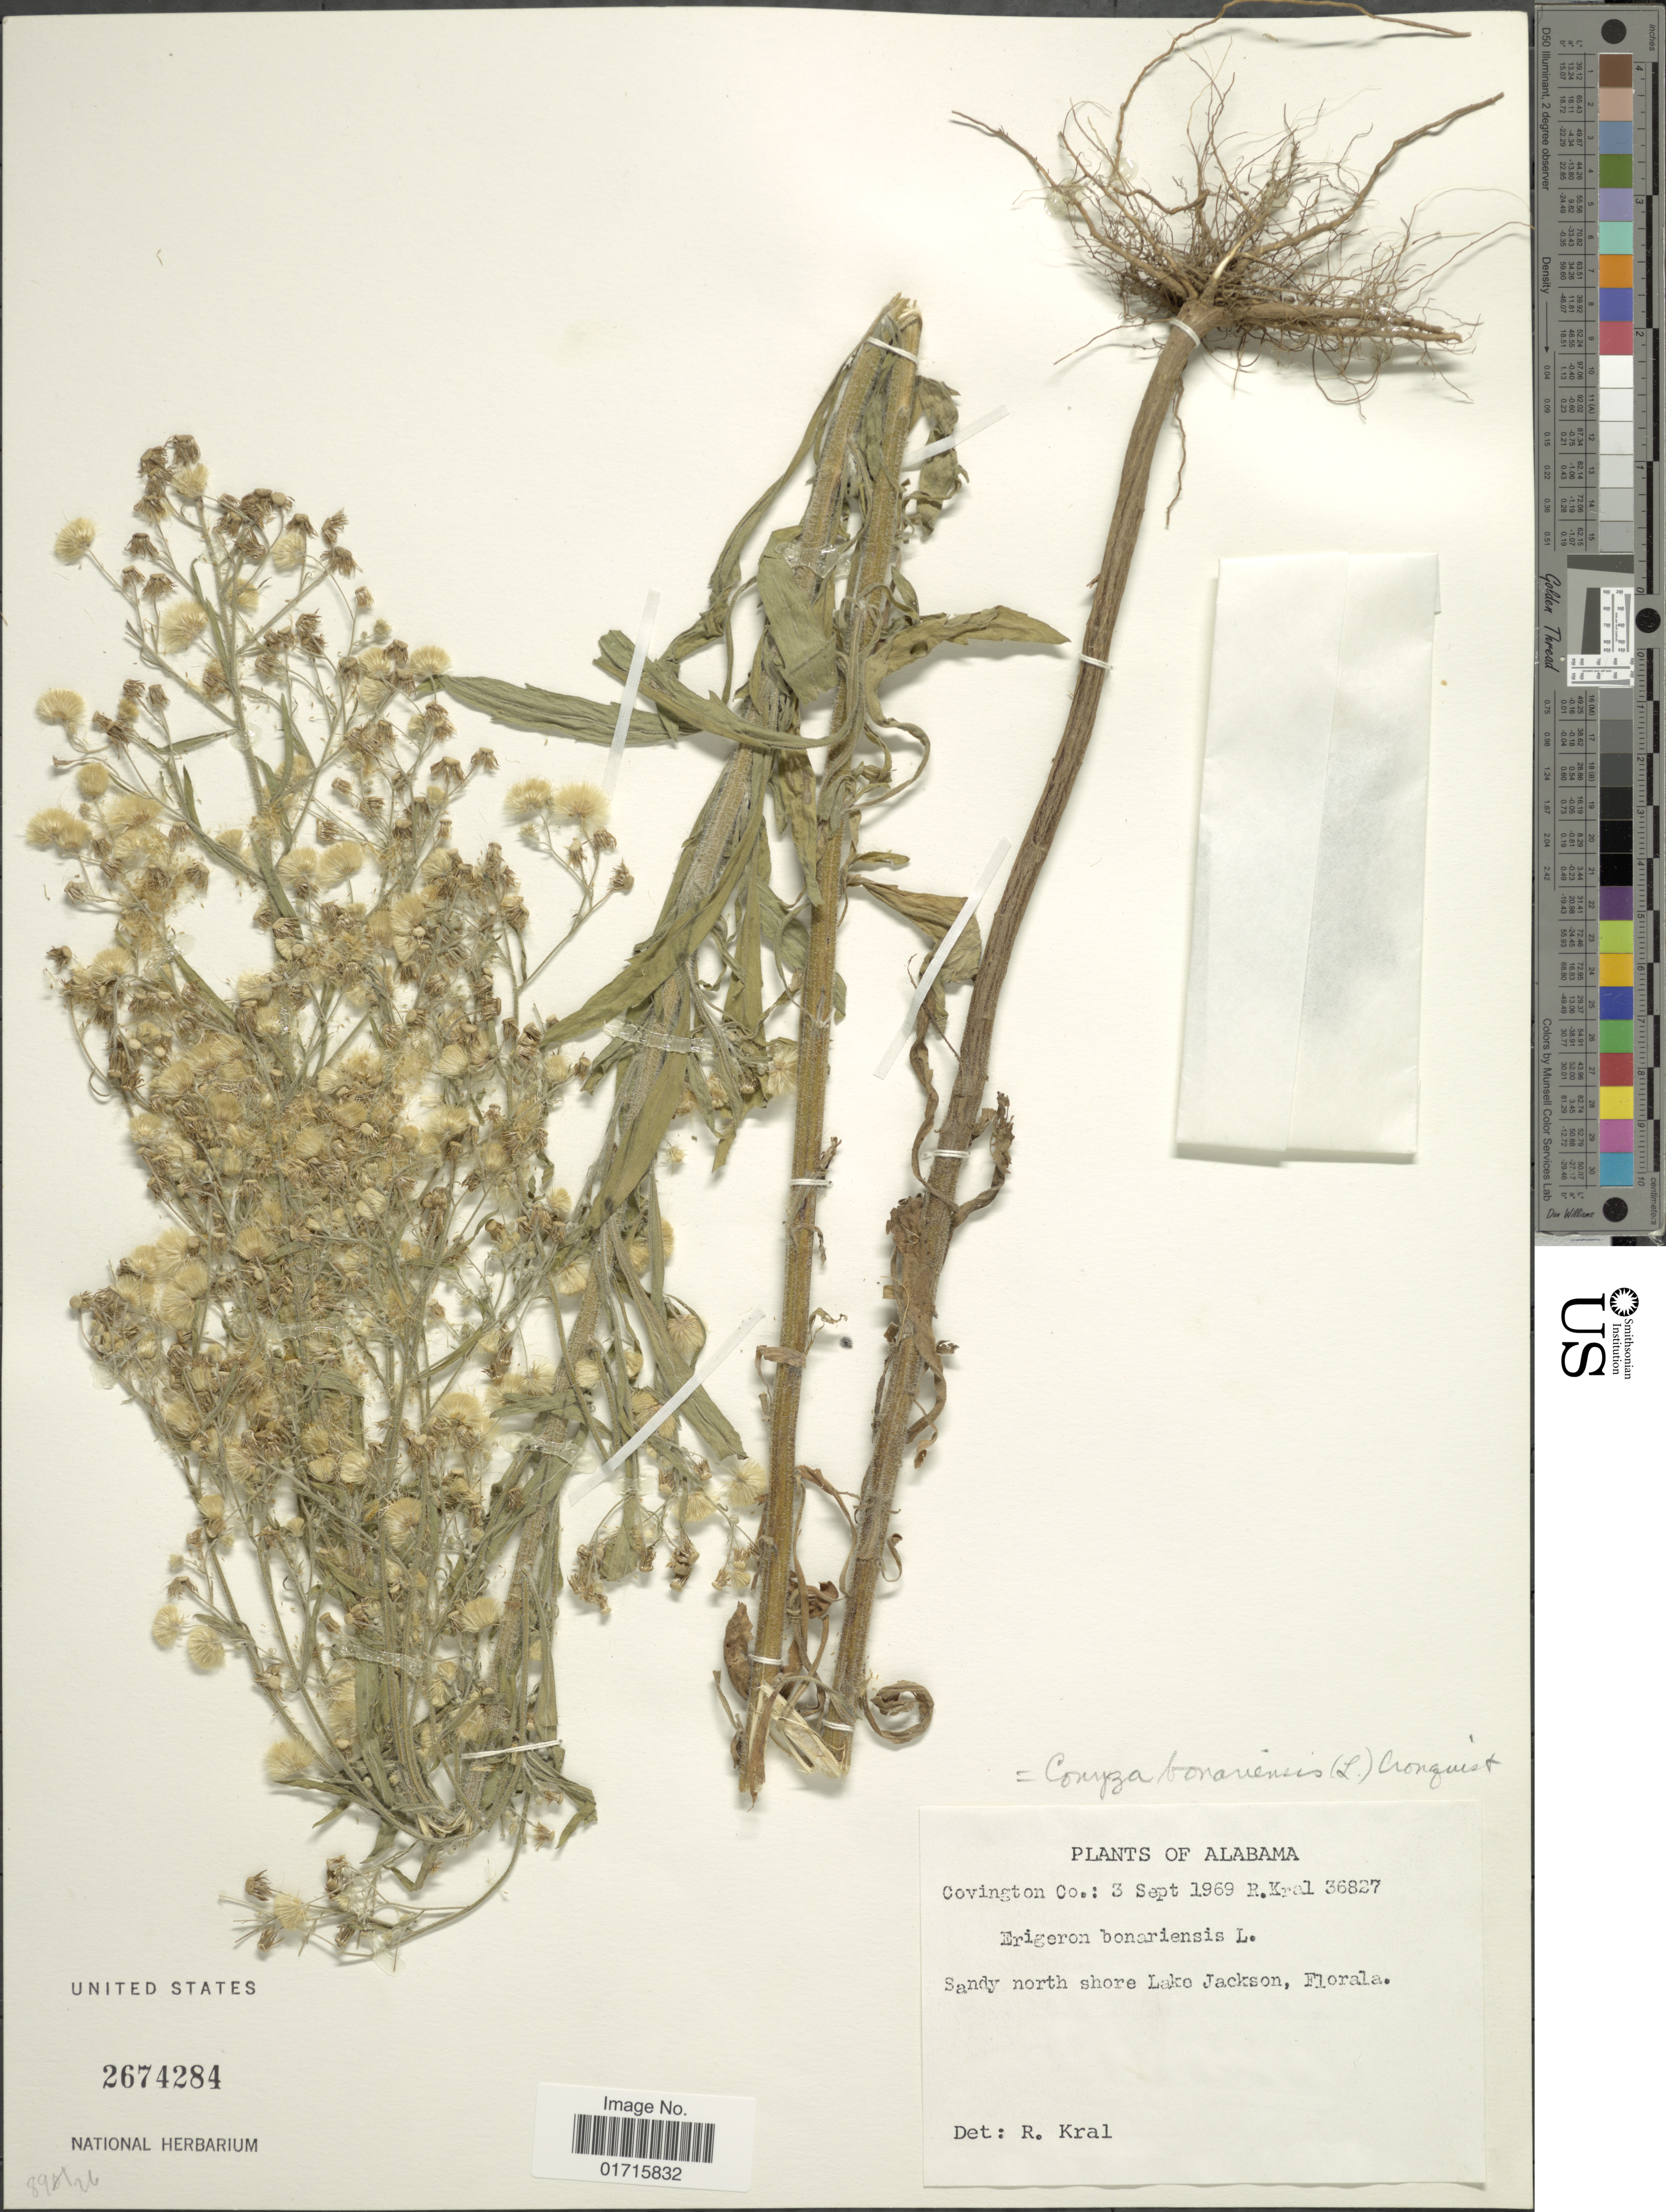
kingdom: Plantae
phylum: Tracheophyta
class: Magnoliopsida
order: Asterales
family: Asteraceae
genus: Conyza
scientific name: Conyza bonariensis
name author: (L.) Cronq.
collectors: R. Kral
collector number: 36827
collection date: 1969-09-03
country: United States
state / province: Alabama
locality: Alabama. Convington Co.: Sandy north shore Lake Jackson, Florala.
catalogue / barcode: US 2674284